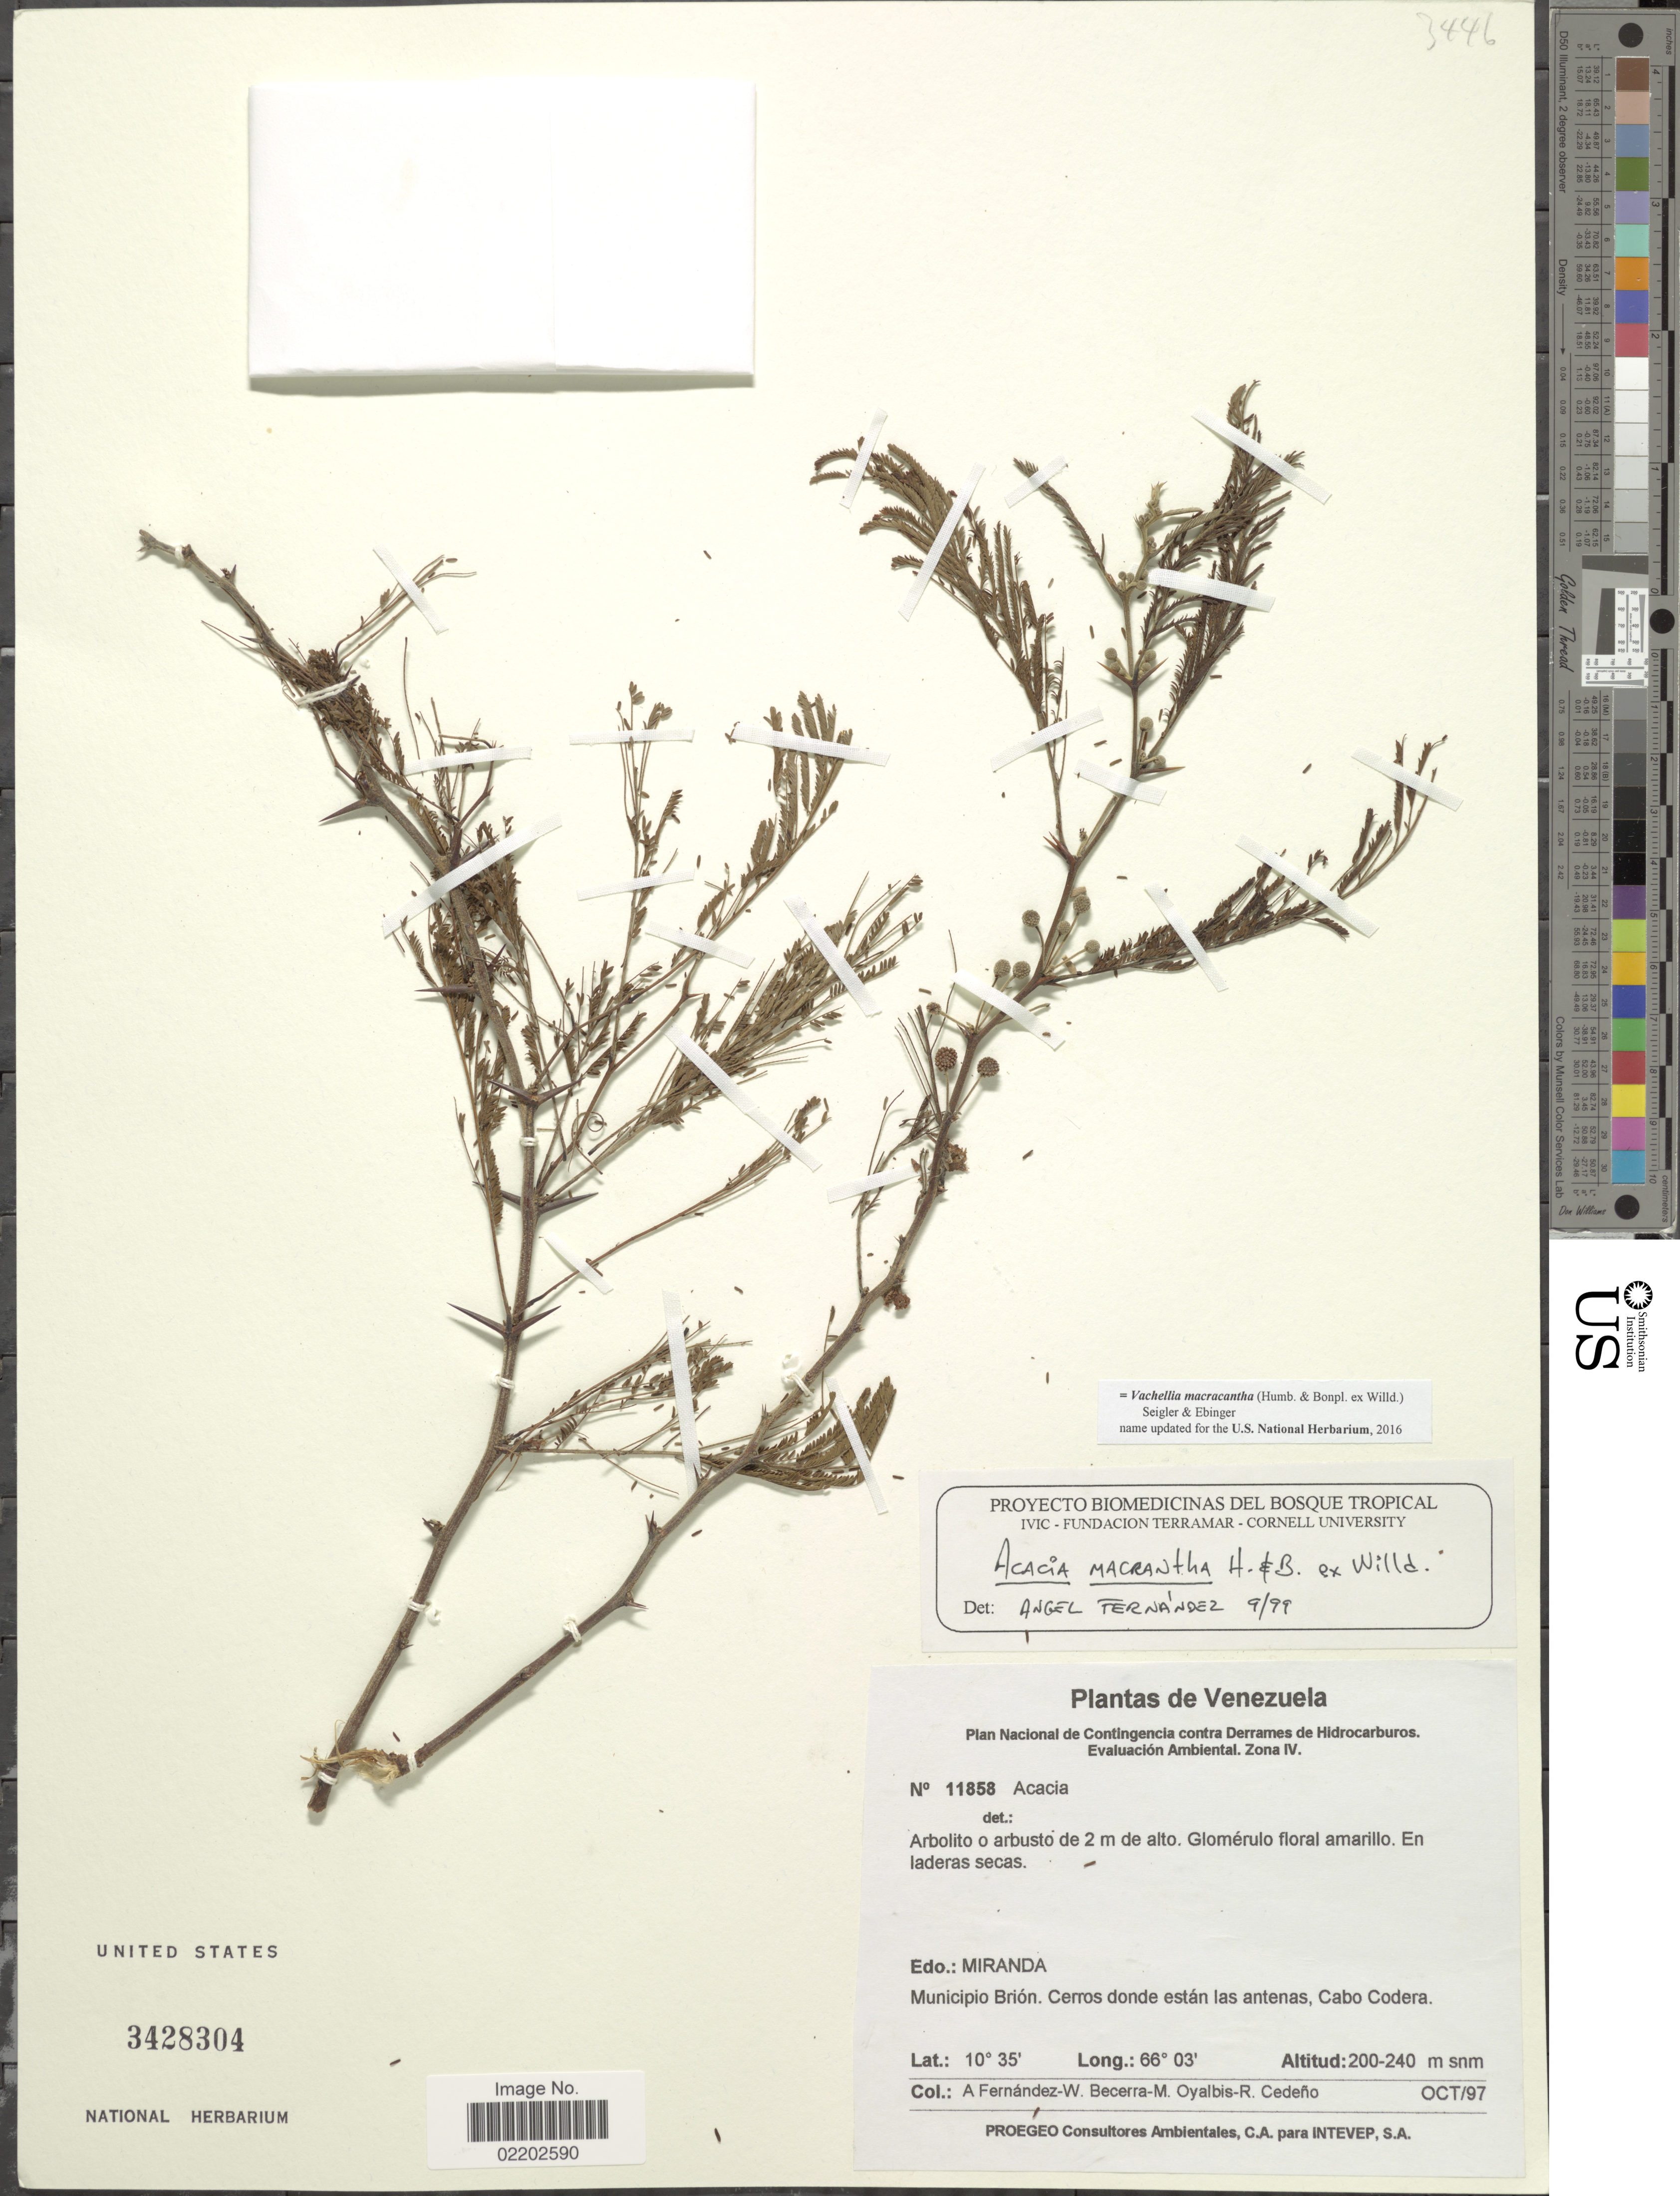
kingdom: Plantae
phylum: Tracheophyta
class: Magnoliopsida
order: Fabales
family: Fabaceae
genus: Vachellia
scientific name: Vachellia macracantha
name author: (Humb. & Bonpl. ex Willd.) Seigler & Ebinger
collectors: A. Fernández, Becerra, M. E., M. Oyalbis, M. Oyalbis & R. Cedeño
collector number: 11858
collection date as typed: Transcribed d/m/y: /10/97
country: Venezuela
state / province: Miranda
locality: Municipio Brión, Cerros donde están las antenas, Cabo Codera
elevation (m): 2000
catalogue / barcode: US 3428304